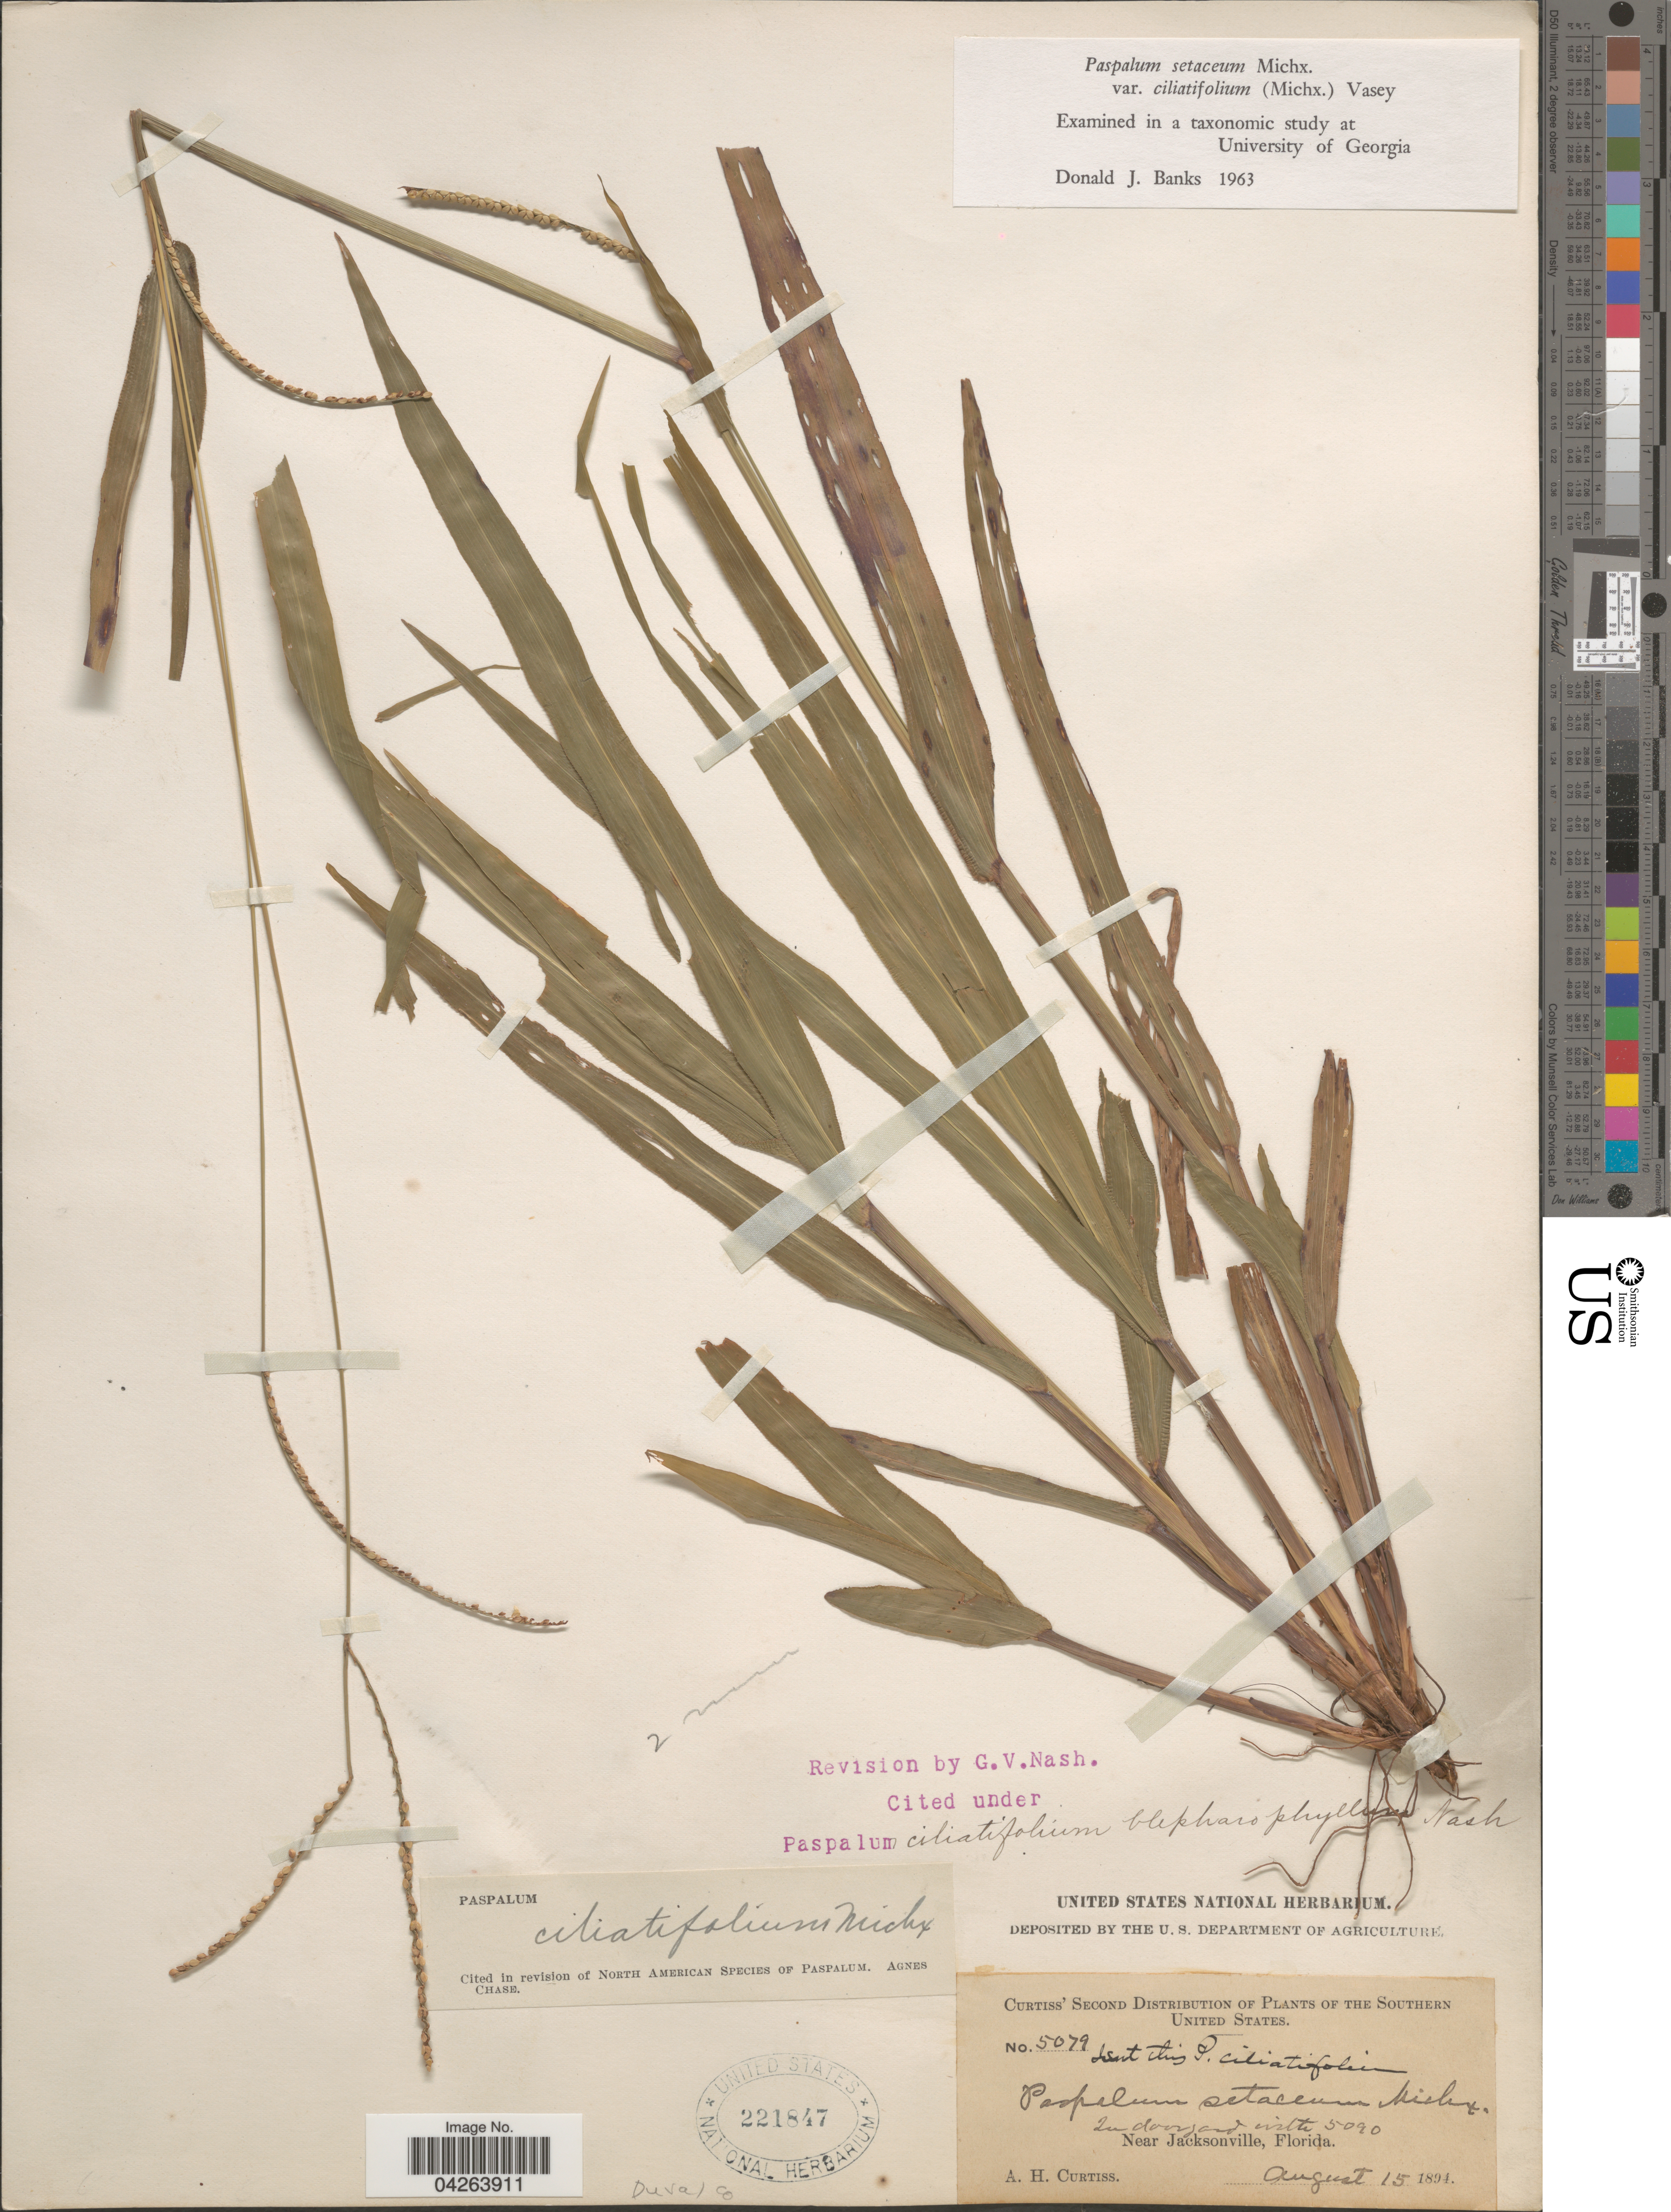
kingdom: Plantae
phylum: Tracheophyta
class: Liliopsida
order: Poales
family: Poaceae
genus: Paspalum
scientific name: Paspalum setaceum var. ciliatifolium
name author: (Michx.) Vasey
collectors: A. H. Curtiss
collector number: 5079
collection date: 1894-08-15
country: United States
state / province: Florida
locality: The Southern United States. Near Jacksonville. Duval Co.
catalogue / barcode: US 221847